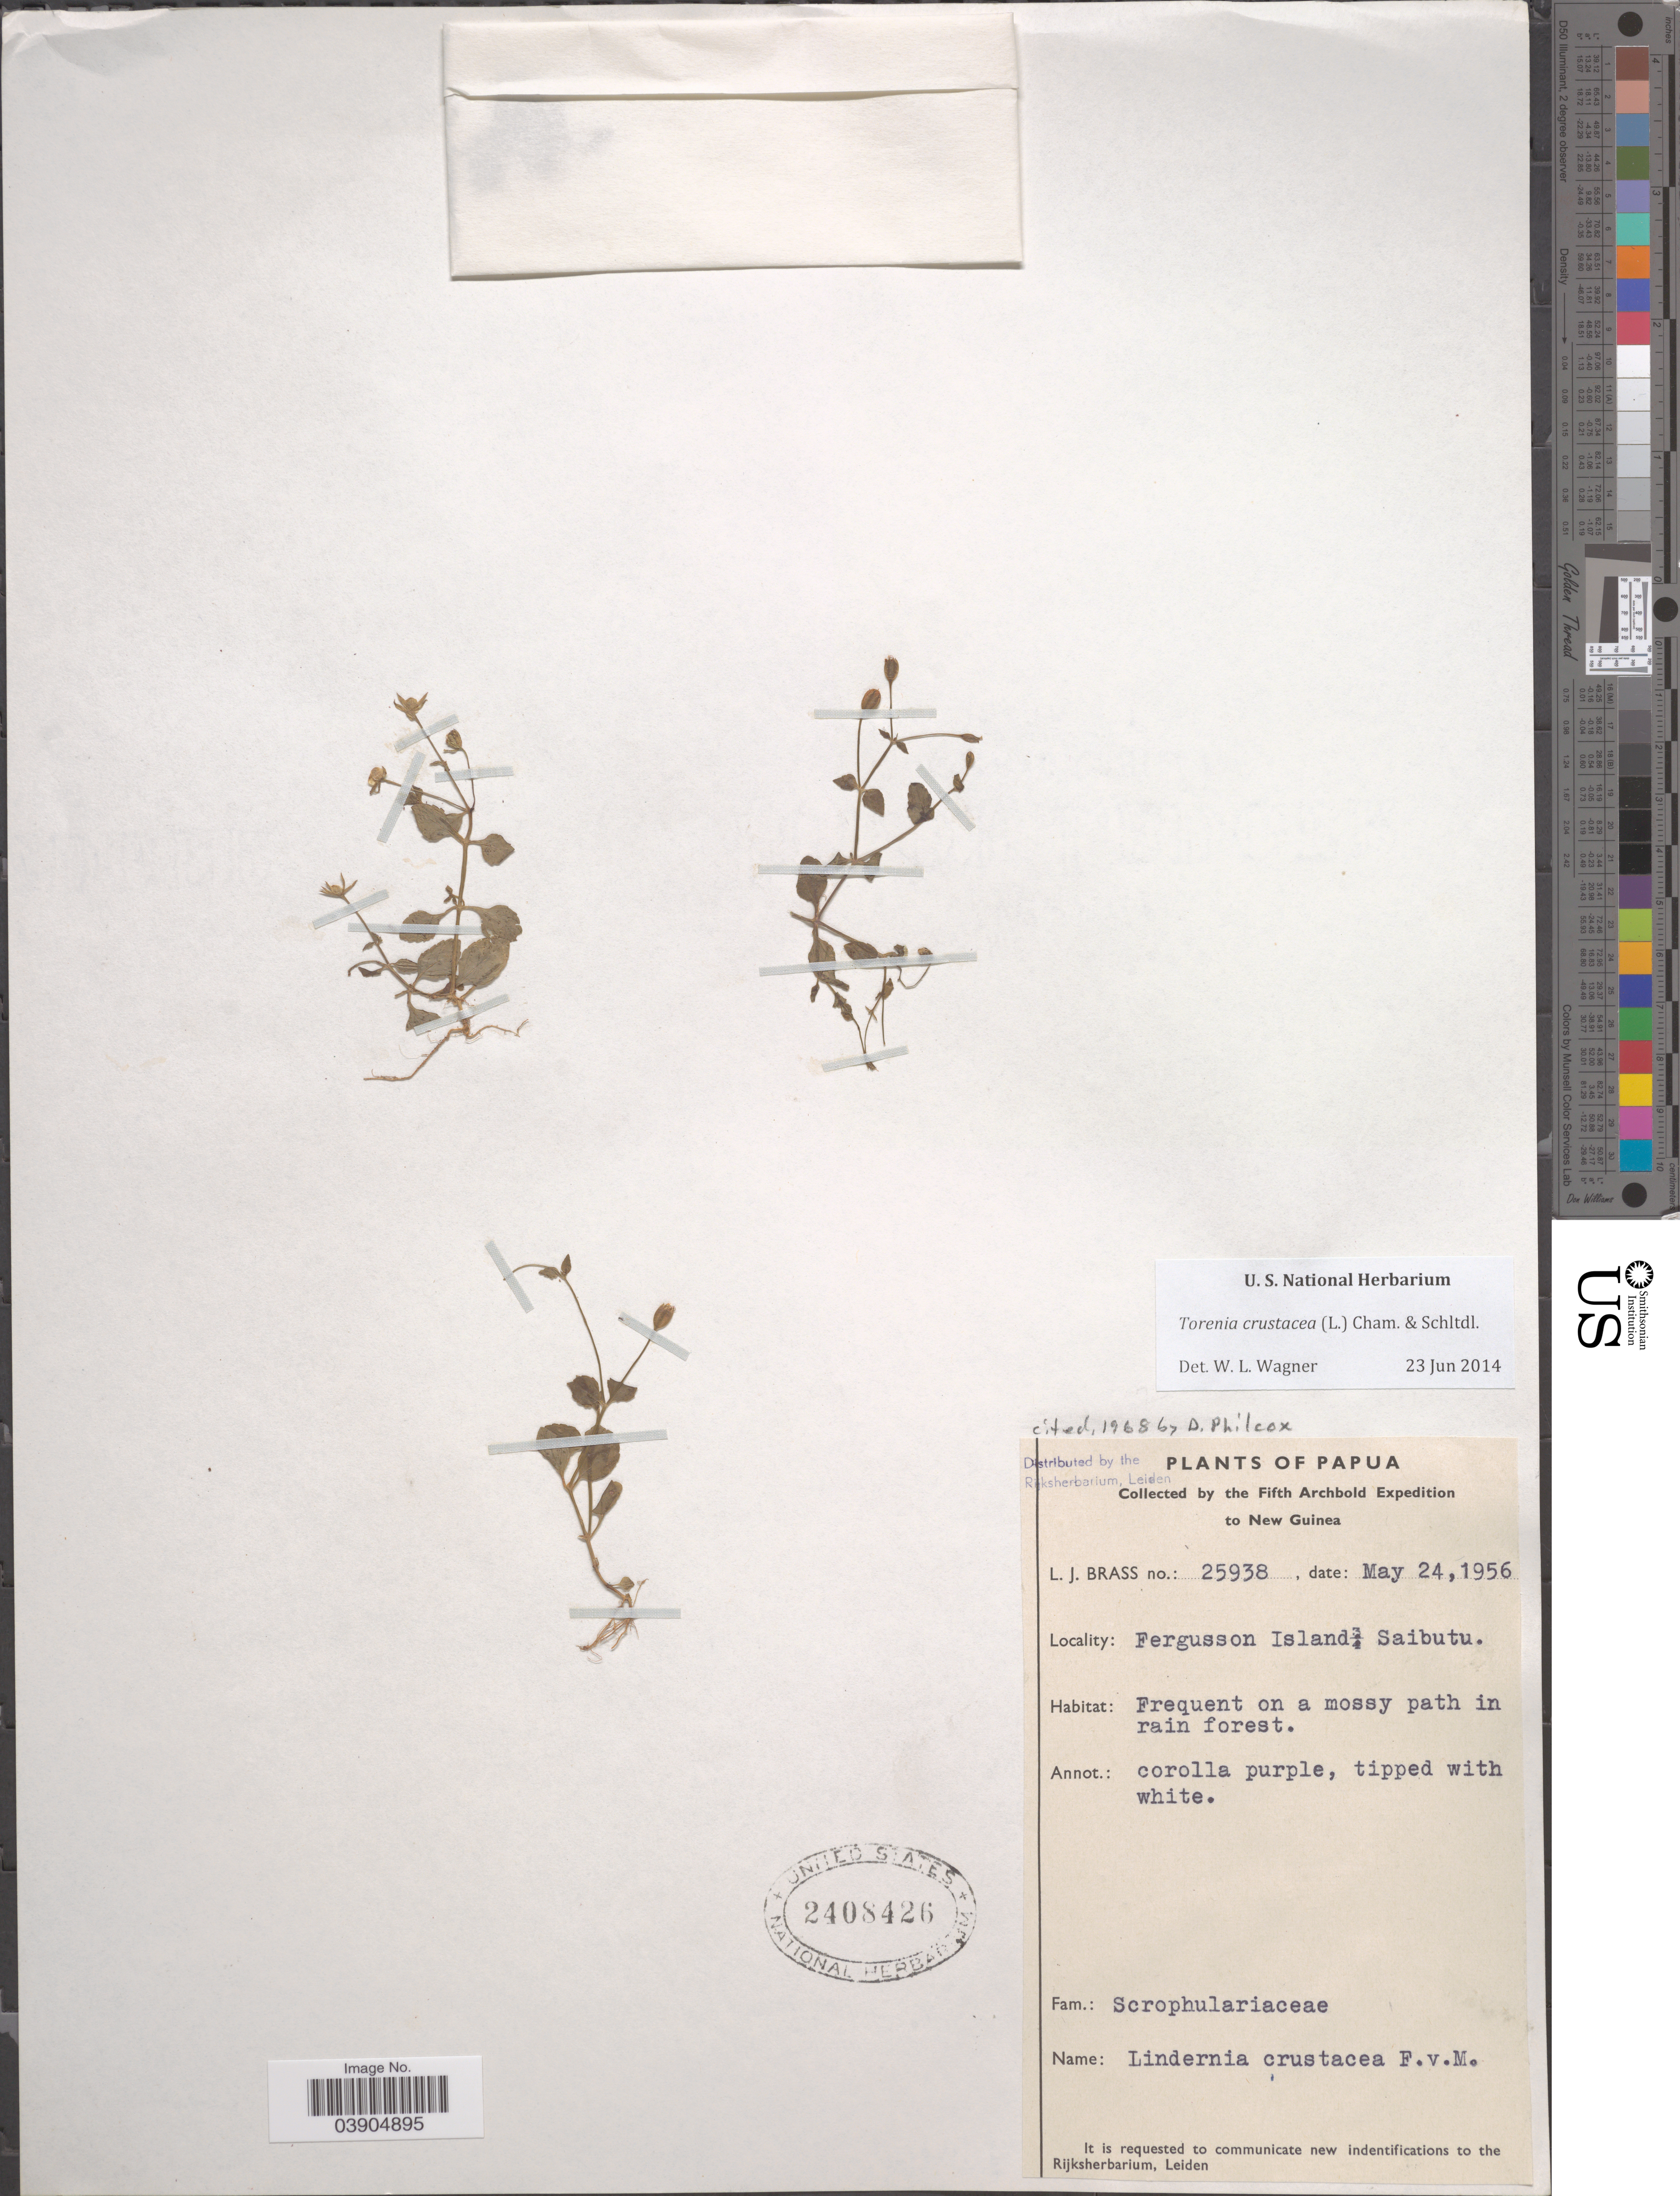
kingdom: Plantae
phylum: Tracheophyta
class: Magnoliopsida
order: Lamiales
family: Linderniaceae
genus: Lindernia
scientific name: Lindernia crustacea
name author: (L.) F. Muell.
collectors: L. J. Brass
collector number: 25938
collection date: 1956-05-24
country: Papua New Guinea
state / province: Milne Bay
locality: Papua. New Guinea. Fergusson Island ¾ Saibutu.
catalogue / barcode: US 2408426